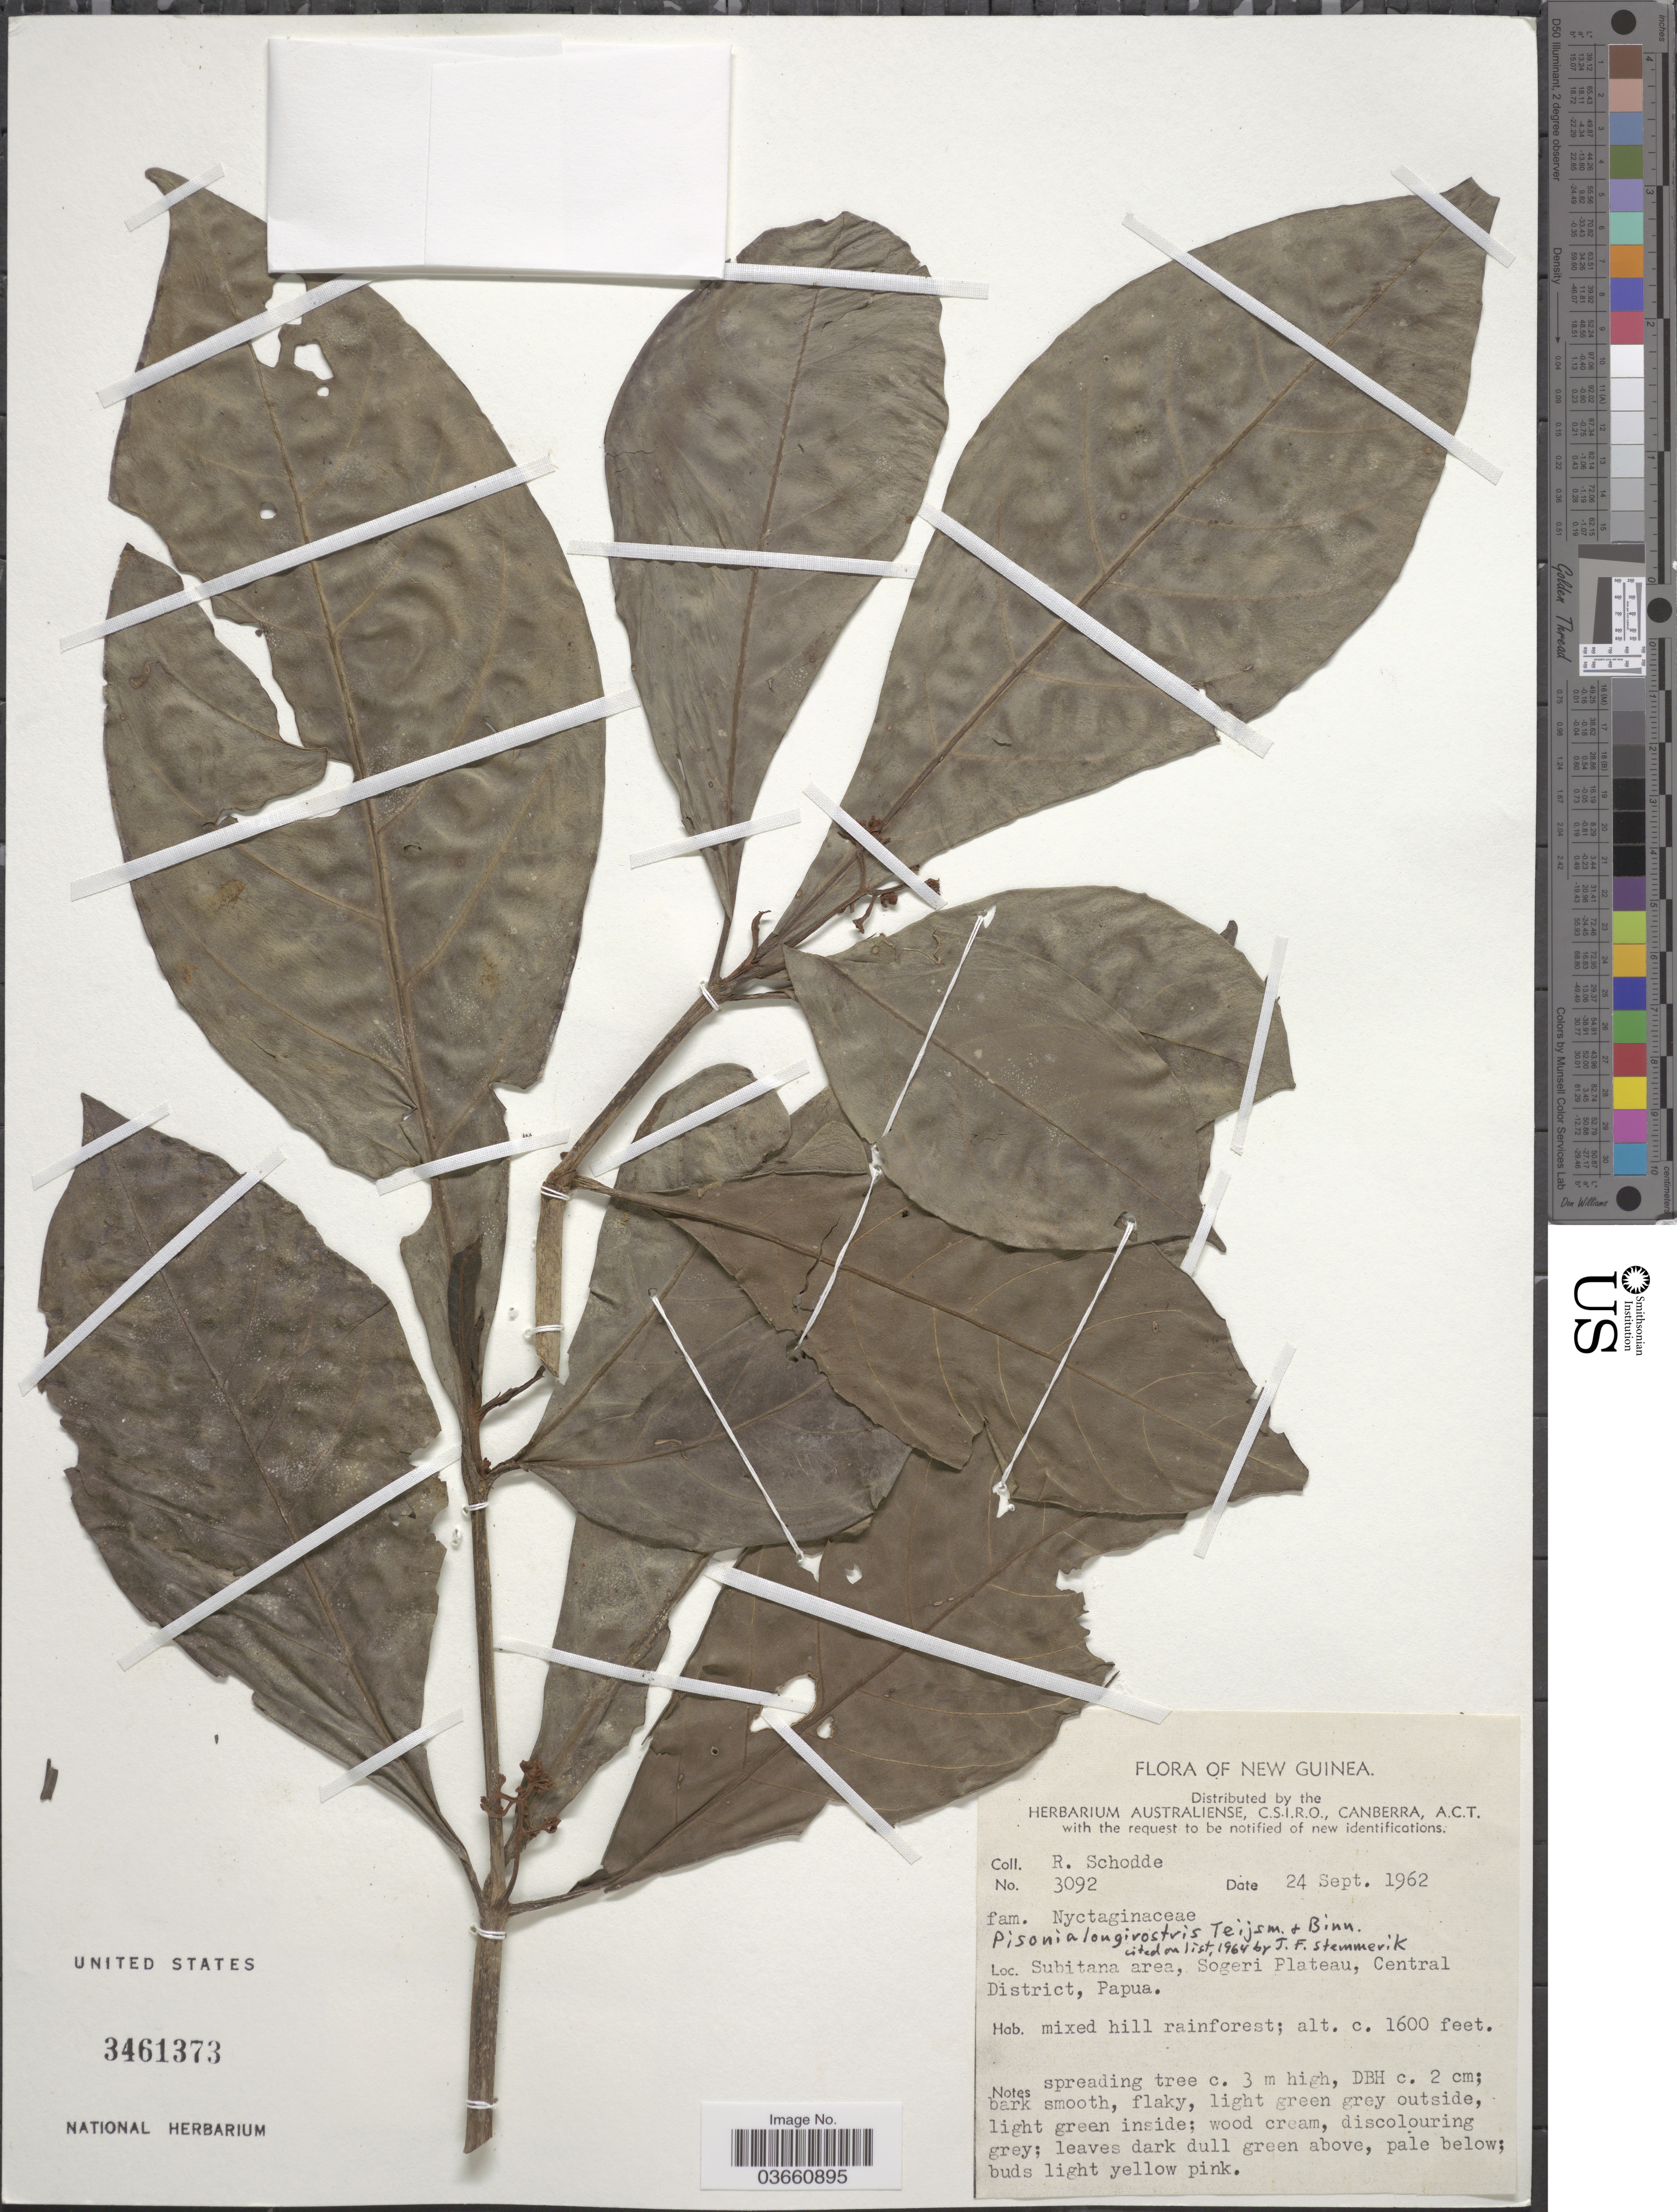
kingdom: Plantae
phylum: Tracheophyta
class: Magnoliopsida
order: Caryophyllales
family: Nyctaginaceae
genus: Ceodes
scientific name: Ceodes longirostris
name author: (Teijsm. & Binn.) Merr. & L.M. Perry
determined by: Wagner, W. L., (BOT), Smithsonian Institution - National Museum of Natural History (UNITED STATES)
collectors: R. Schodde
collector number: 3092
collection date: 1962-09-24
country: Papua New Guinea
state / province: Central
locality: New Guinea. Subitana area, Sogeri Plateau, Central District, Papua.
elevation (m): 488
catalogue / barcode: US 3461373